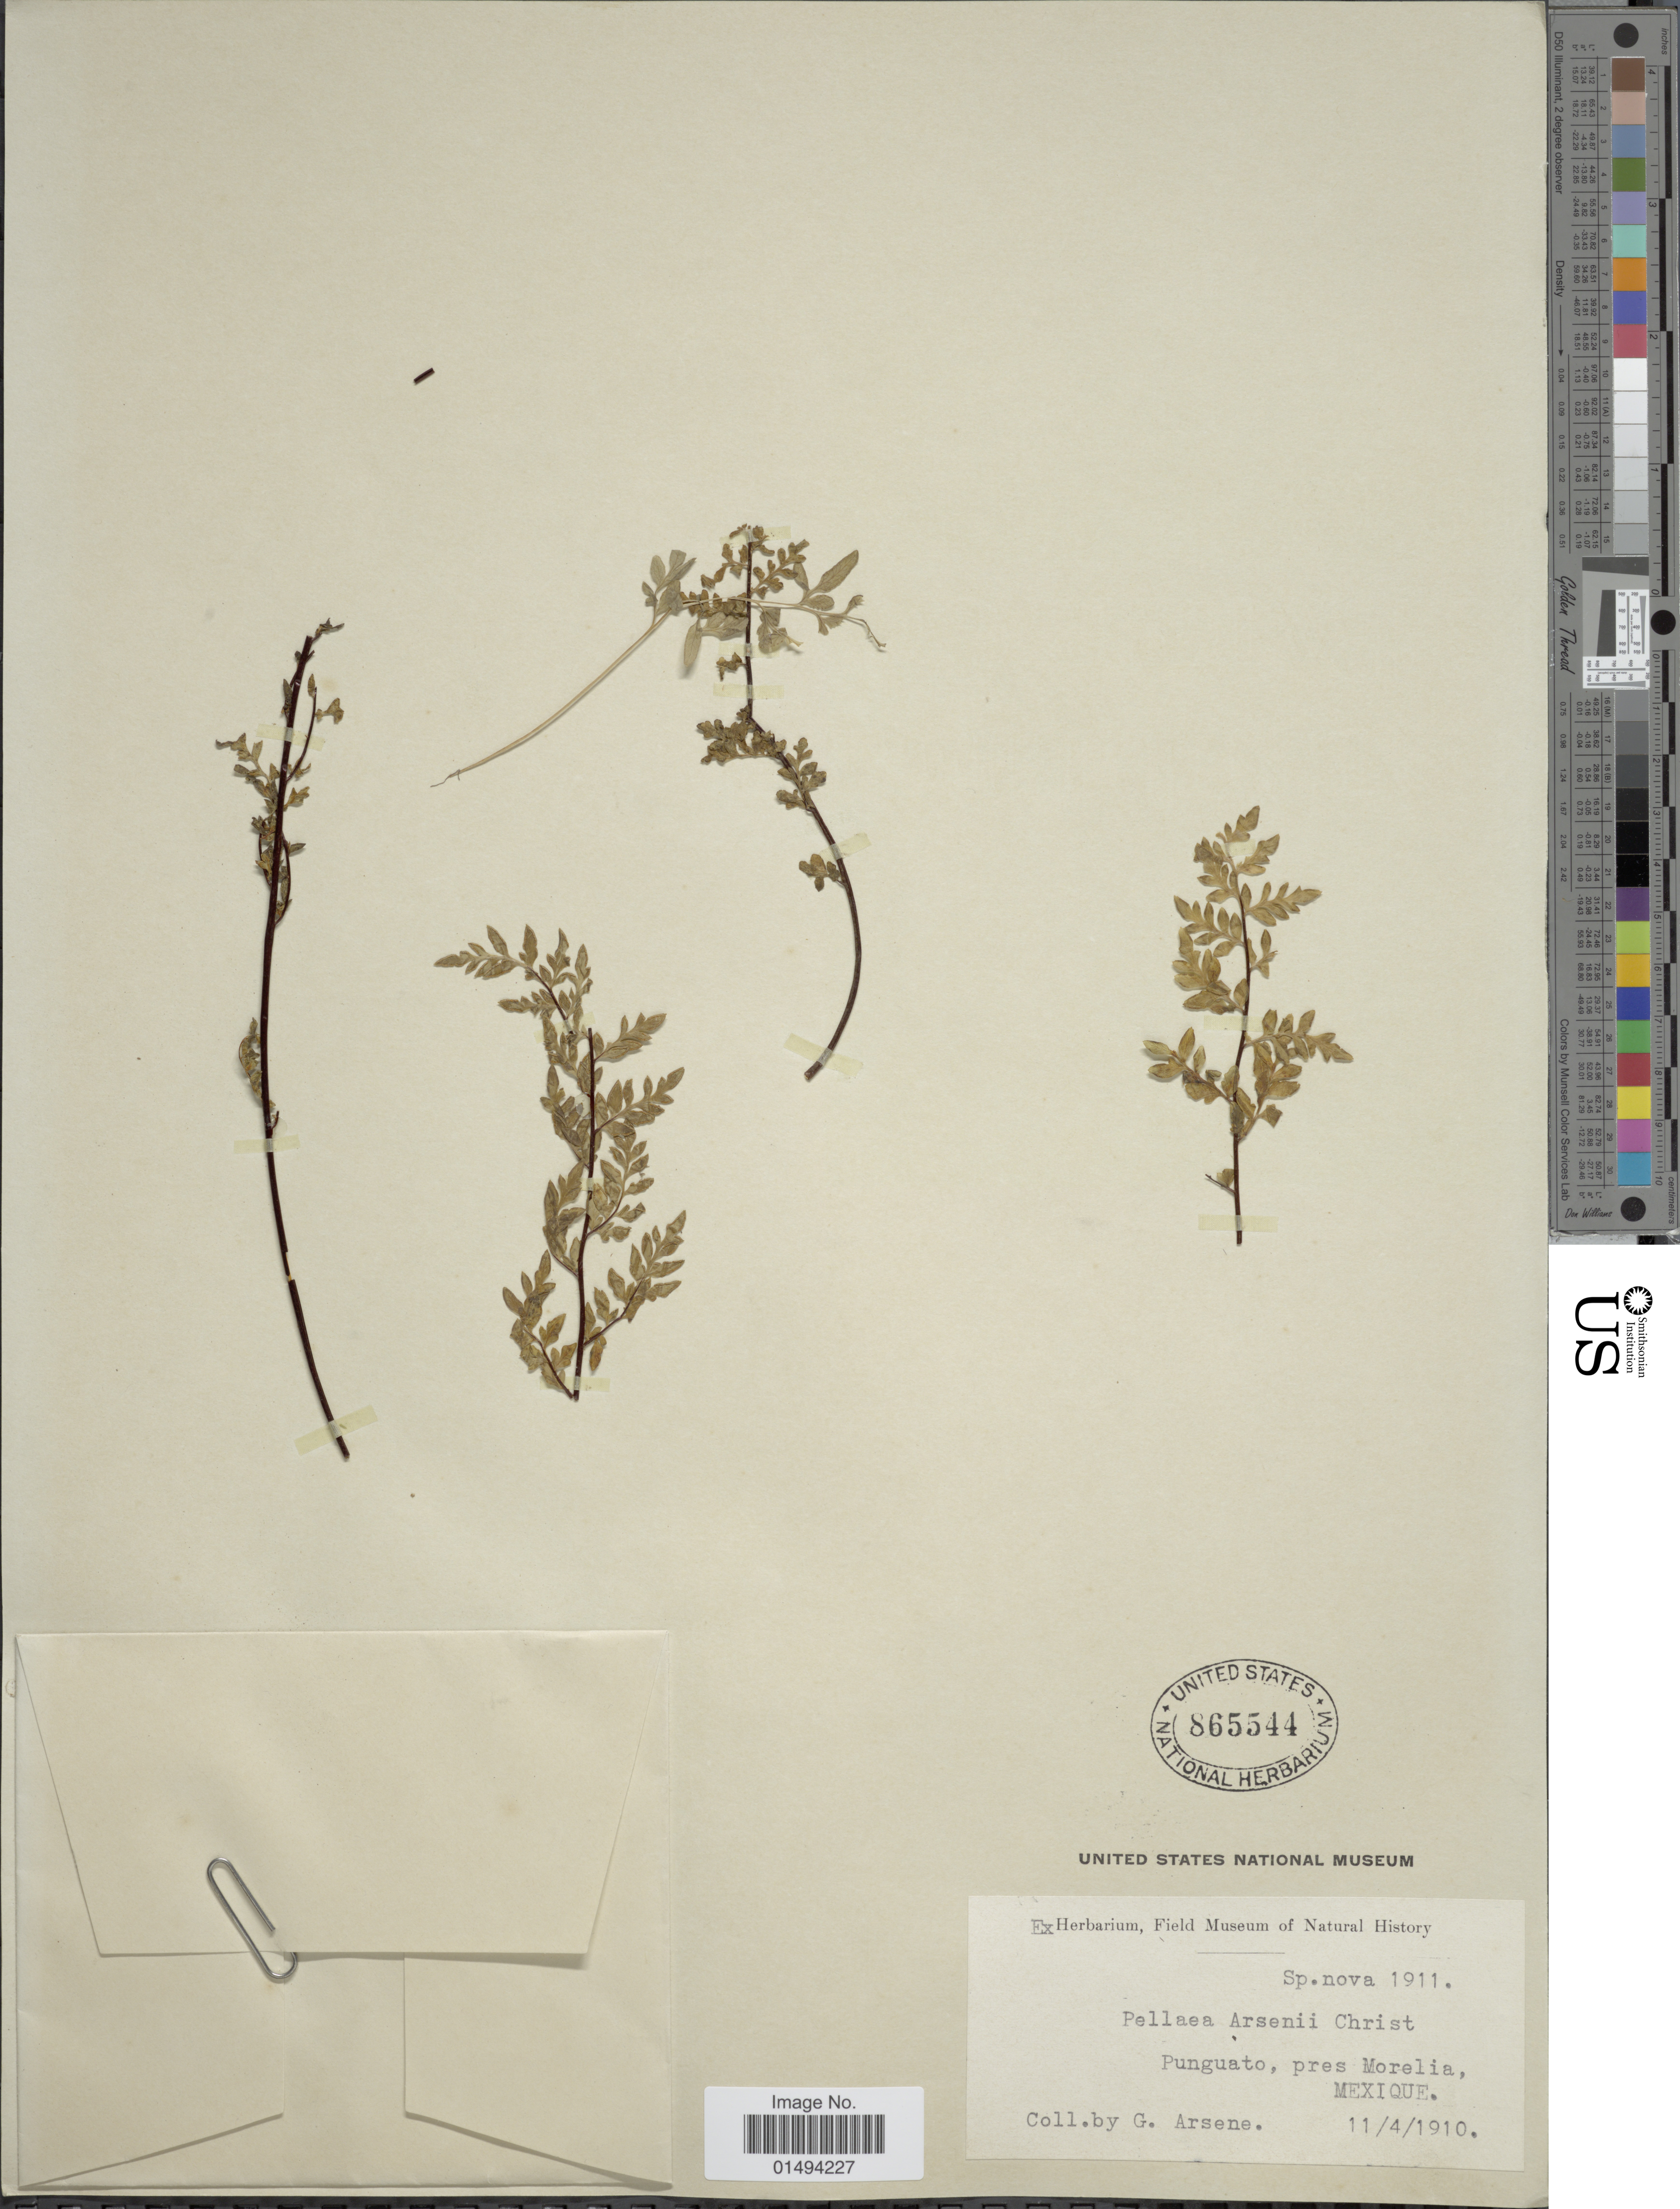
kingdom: Plantae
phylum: Tracheophyta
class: Polypodiopsida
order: Polypodiales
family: Pteridaceae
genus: Myriopteris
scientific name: Myriopteris allosuroides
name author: (Mett.) Grusz & Windham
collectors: Bro. G. Arsène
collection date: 1910-11-04/1911-11-04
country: Mexico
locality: Punguato, pres Morelia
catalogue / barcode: US 865544